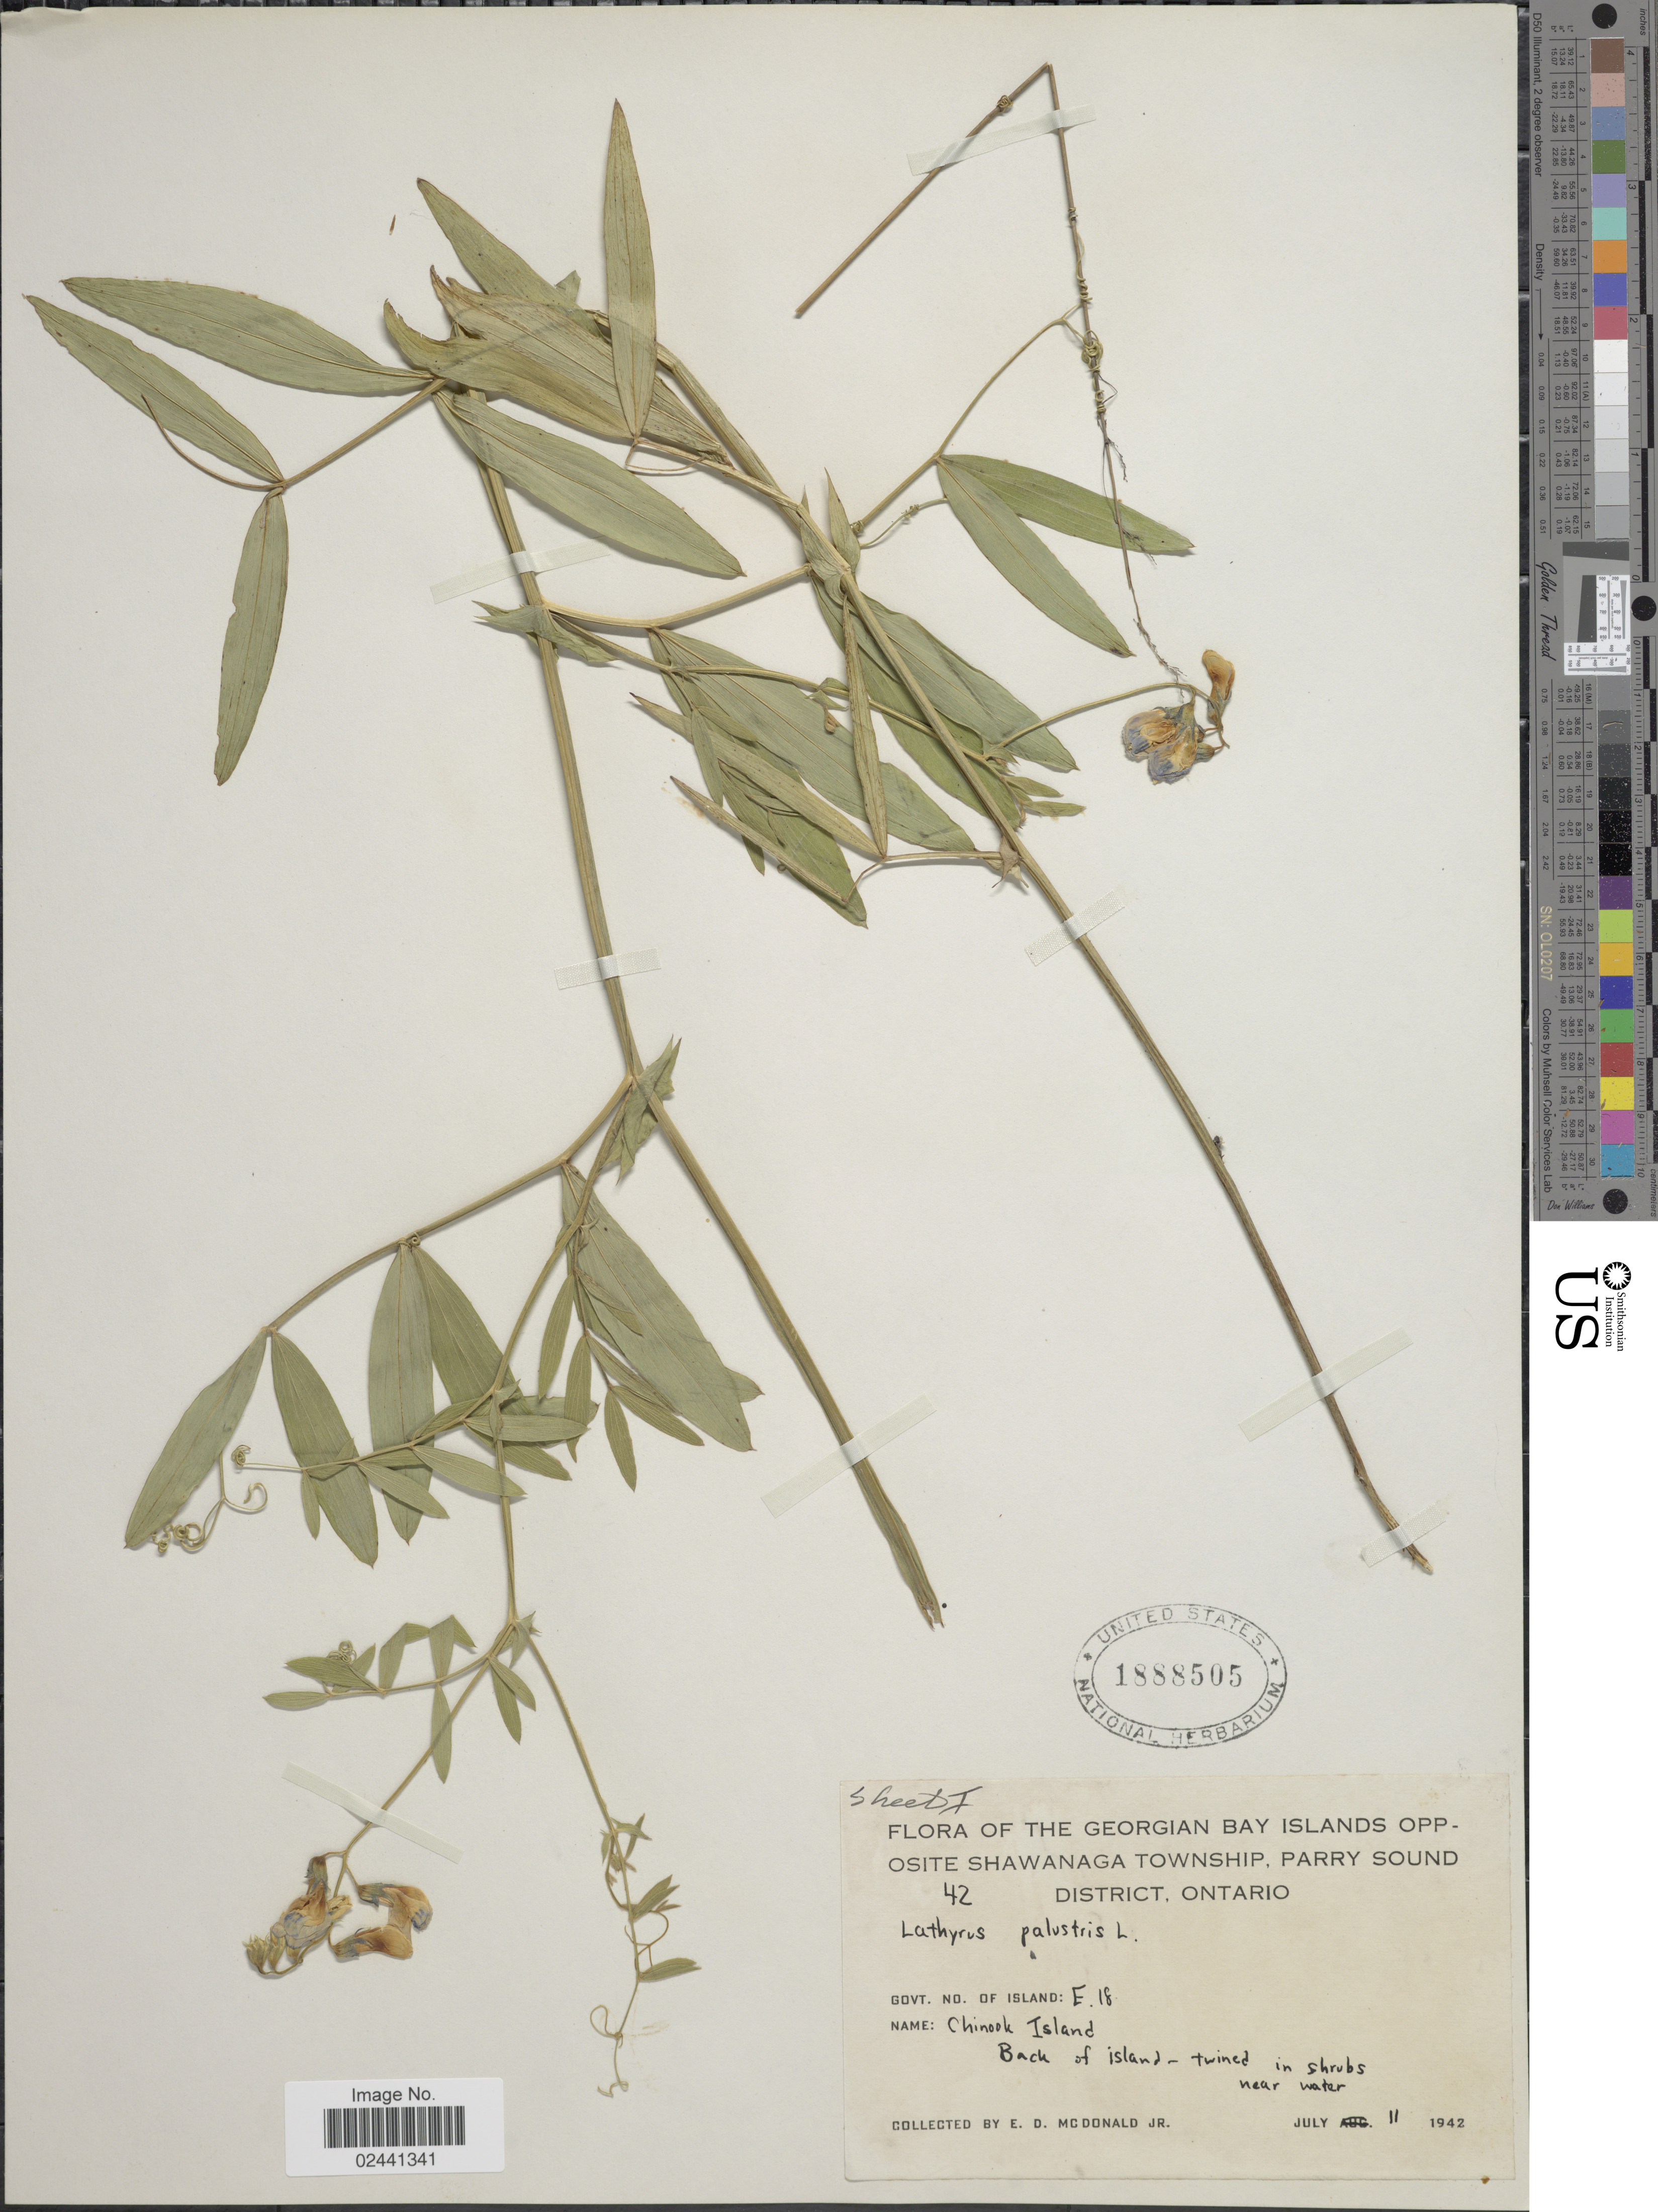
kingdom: Plantae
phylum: Tracheophyta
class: Magnoliopsida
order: Fabales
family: Fabaceae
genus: Lathyrus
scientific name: Lathyrus palustris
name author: L.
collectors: E. D. McDonald Jr.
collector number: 42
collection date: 1942-07-11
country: Canada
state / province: Ontario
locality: The Georgian Bay Islands Opposite Shawanaga Township, Parry sound District, E18, Chinook Island, Back of Island - twined in shrubs near water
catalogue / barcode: US 1888505